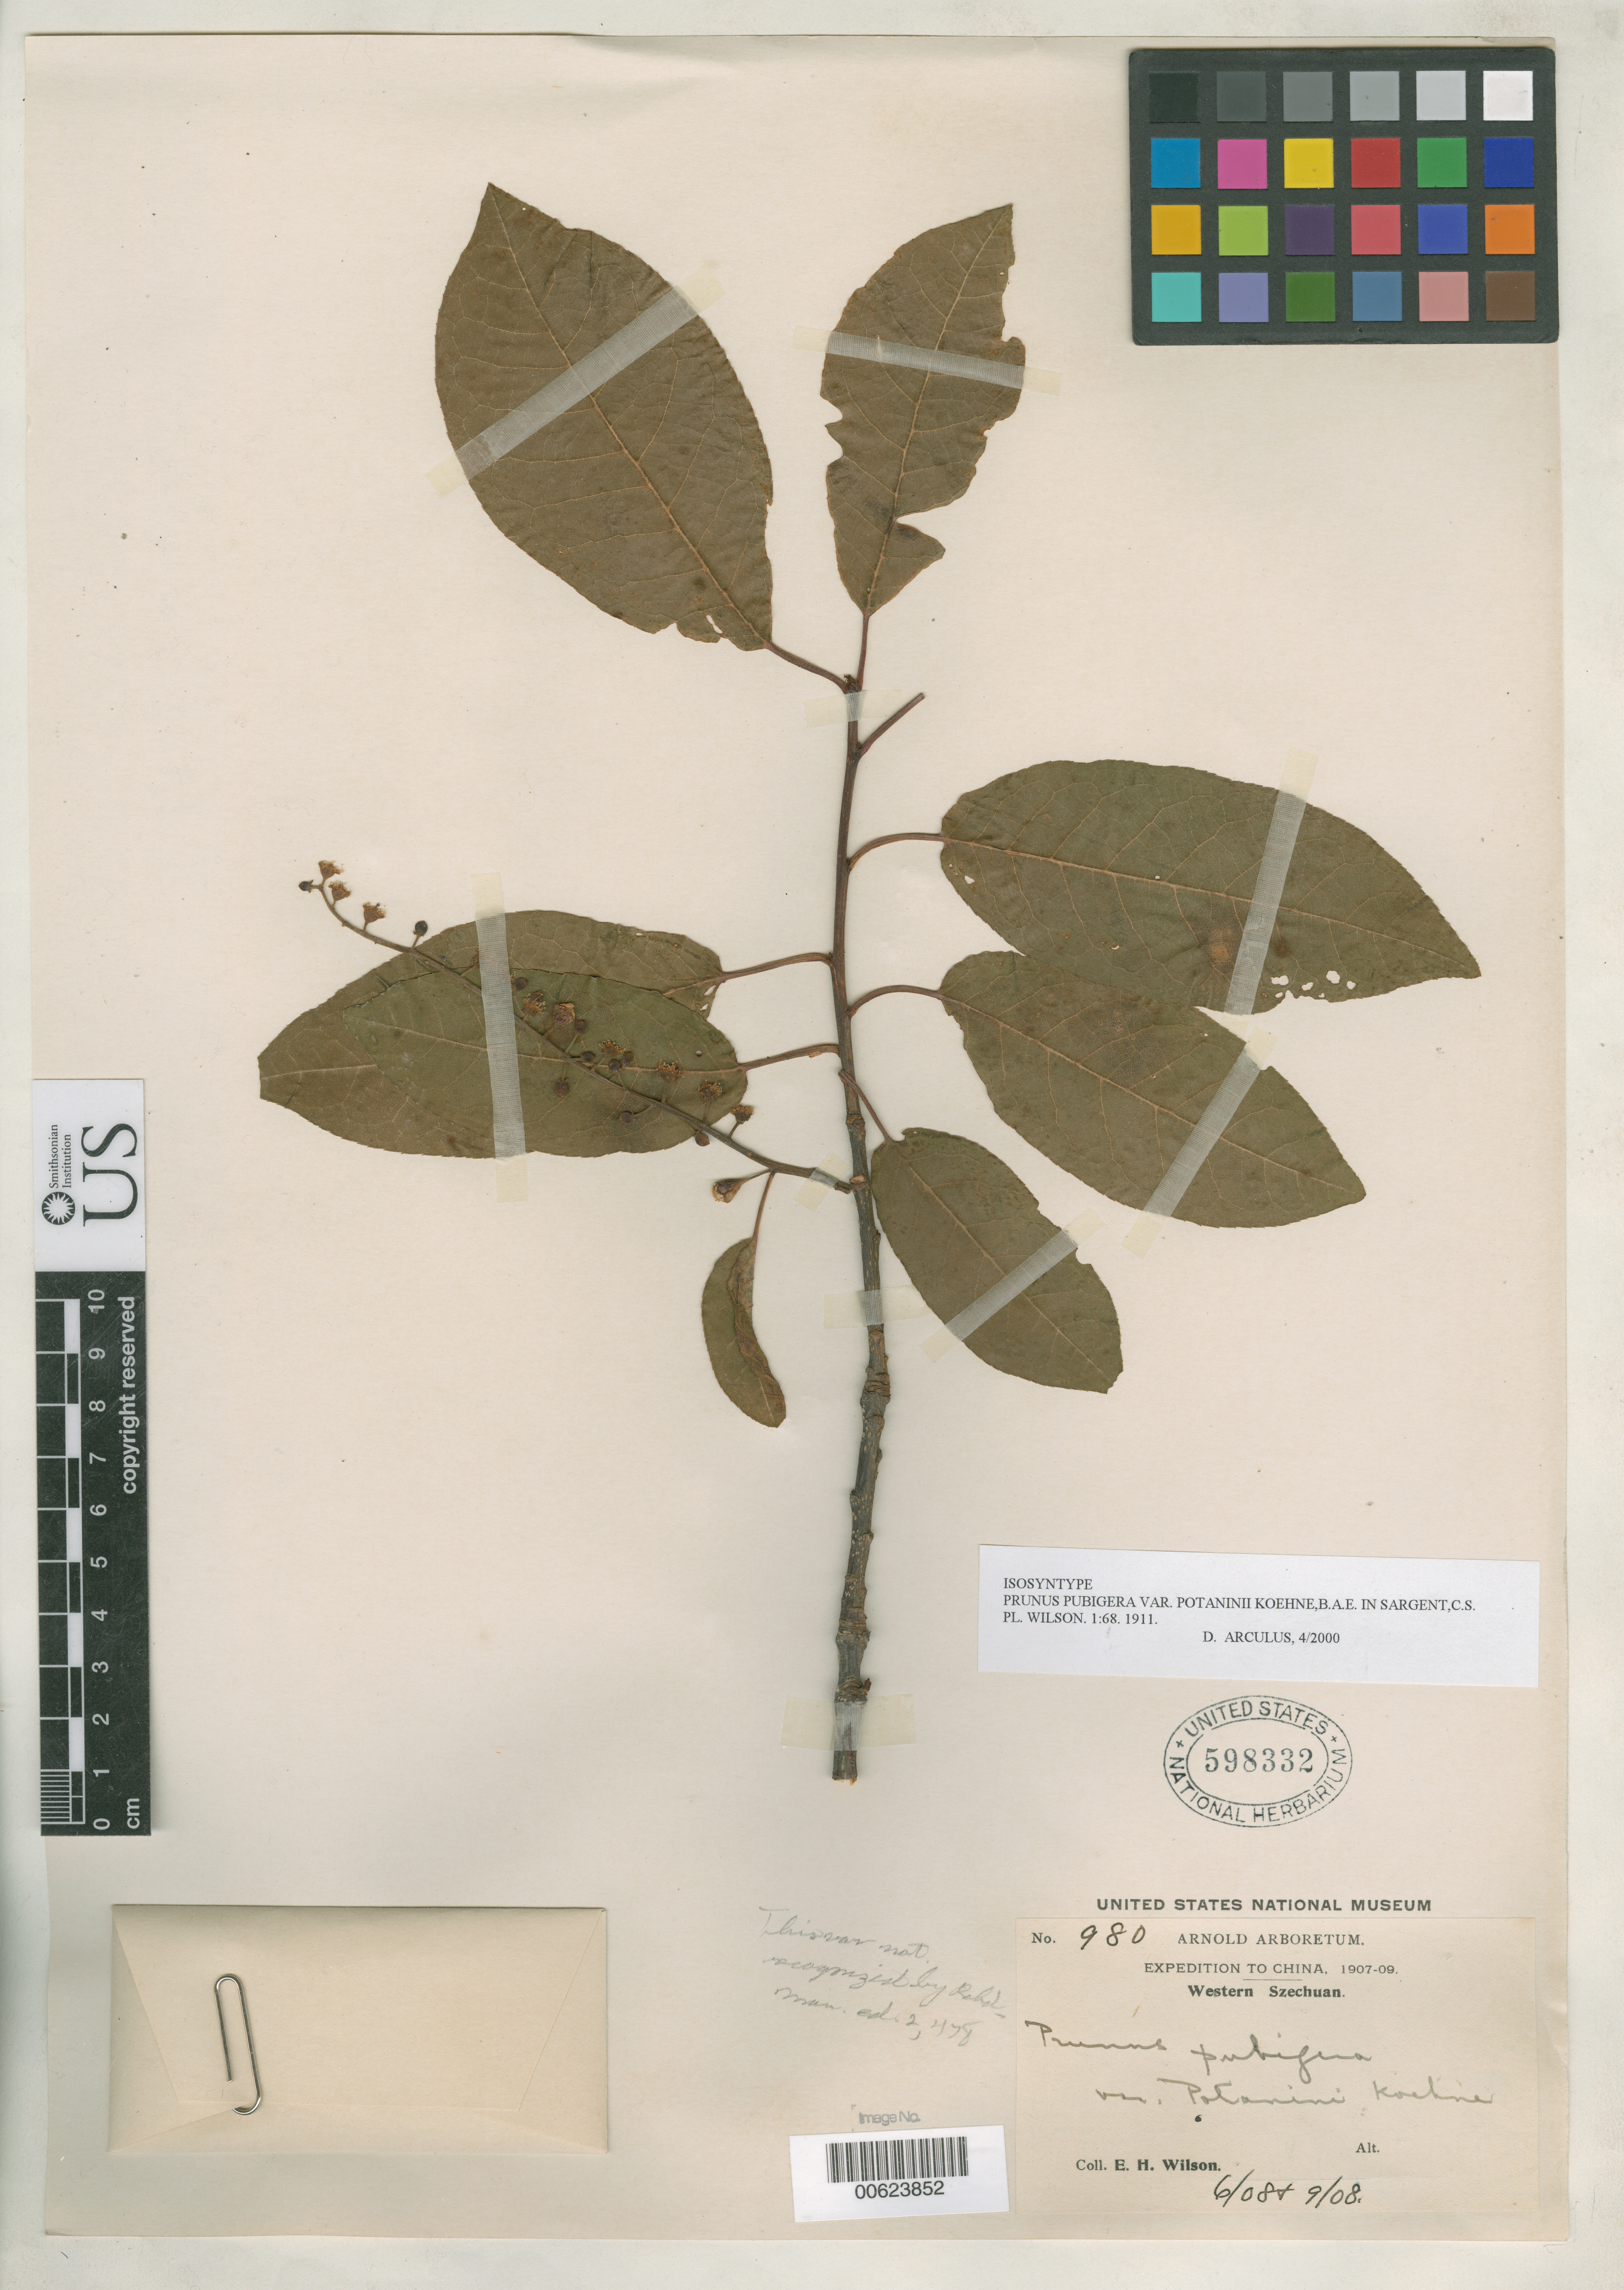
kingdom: Plantae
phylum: Tracheophyta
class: Magnoliopsida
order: Rosales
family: Rosaceae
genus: Prunus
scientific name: Prunus pubigera var. potaninii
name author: Koehne in Sarg.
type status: Isosyntype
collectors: E. H. Wilson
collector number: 980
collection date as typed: Jun 1908 to -- Sep 1908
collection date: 1908-06/1908-09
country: China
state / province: Sichuan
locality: Western Szechwan.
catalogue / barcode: US 598332